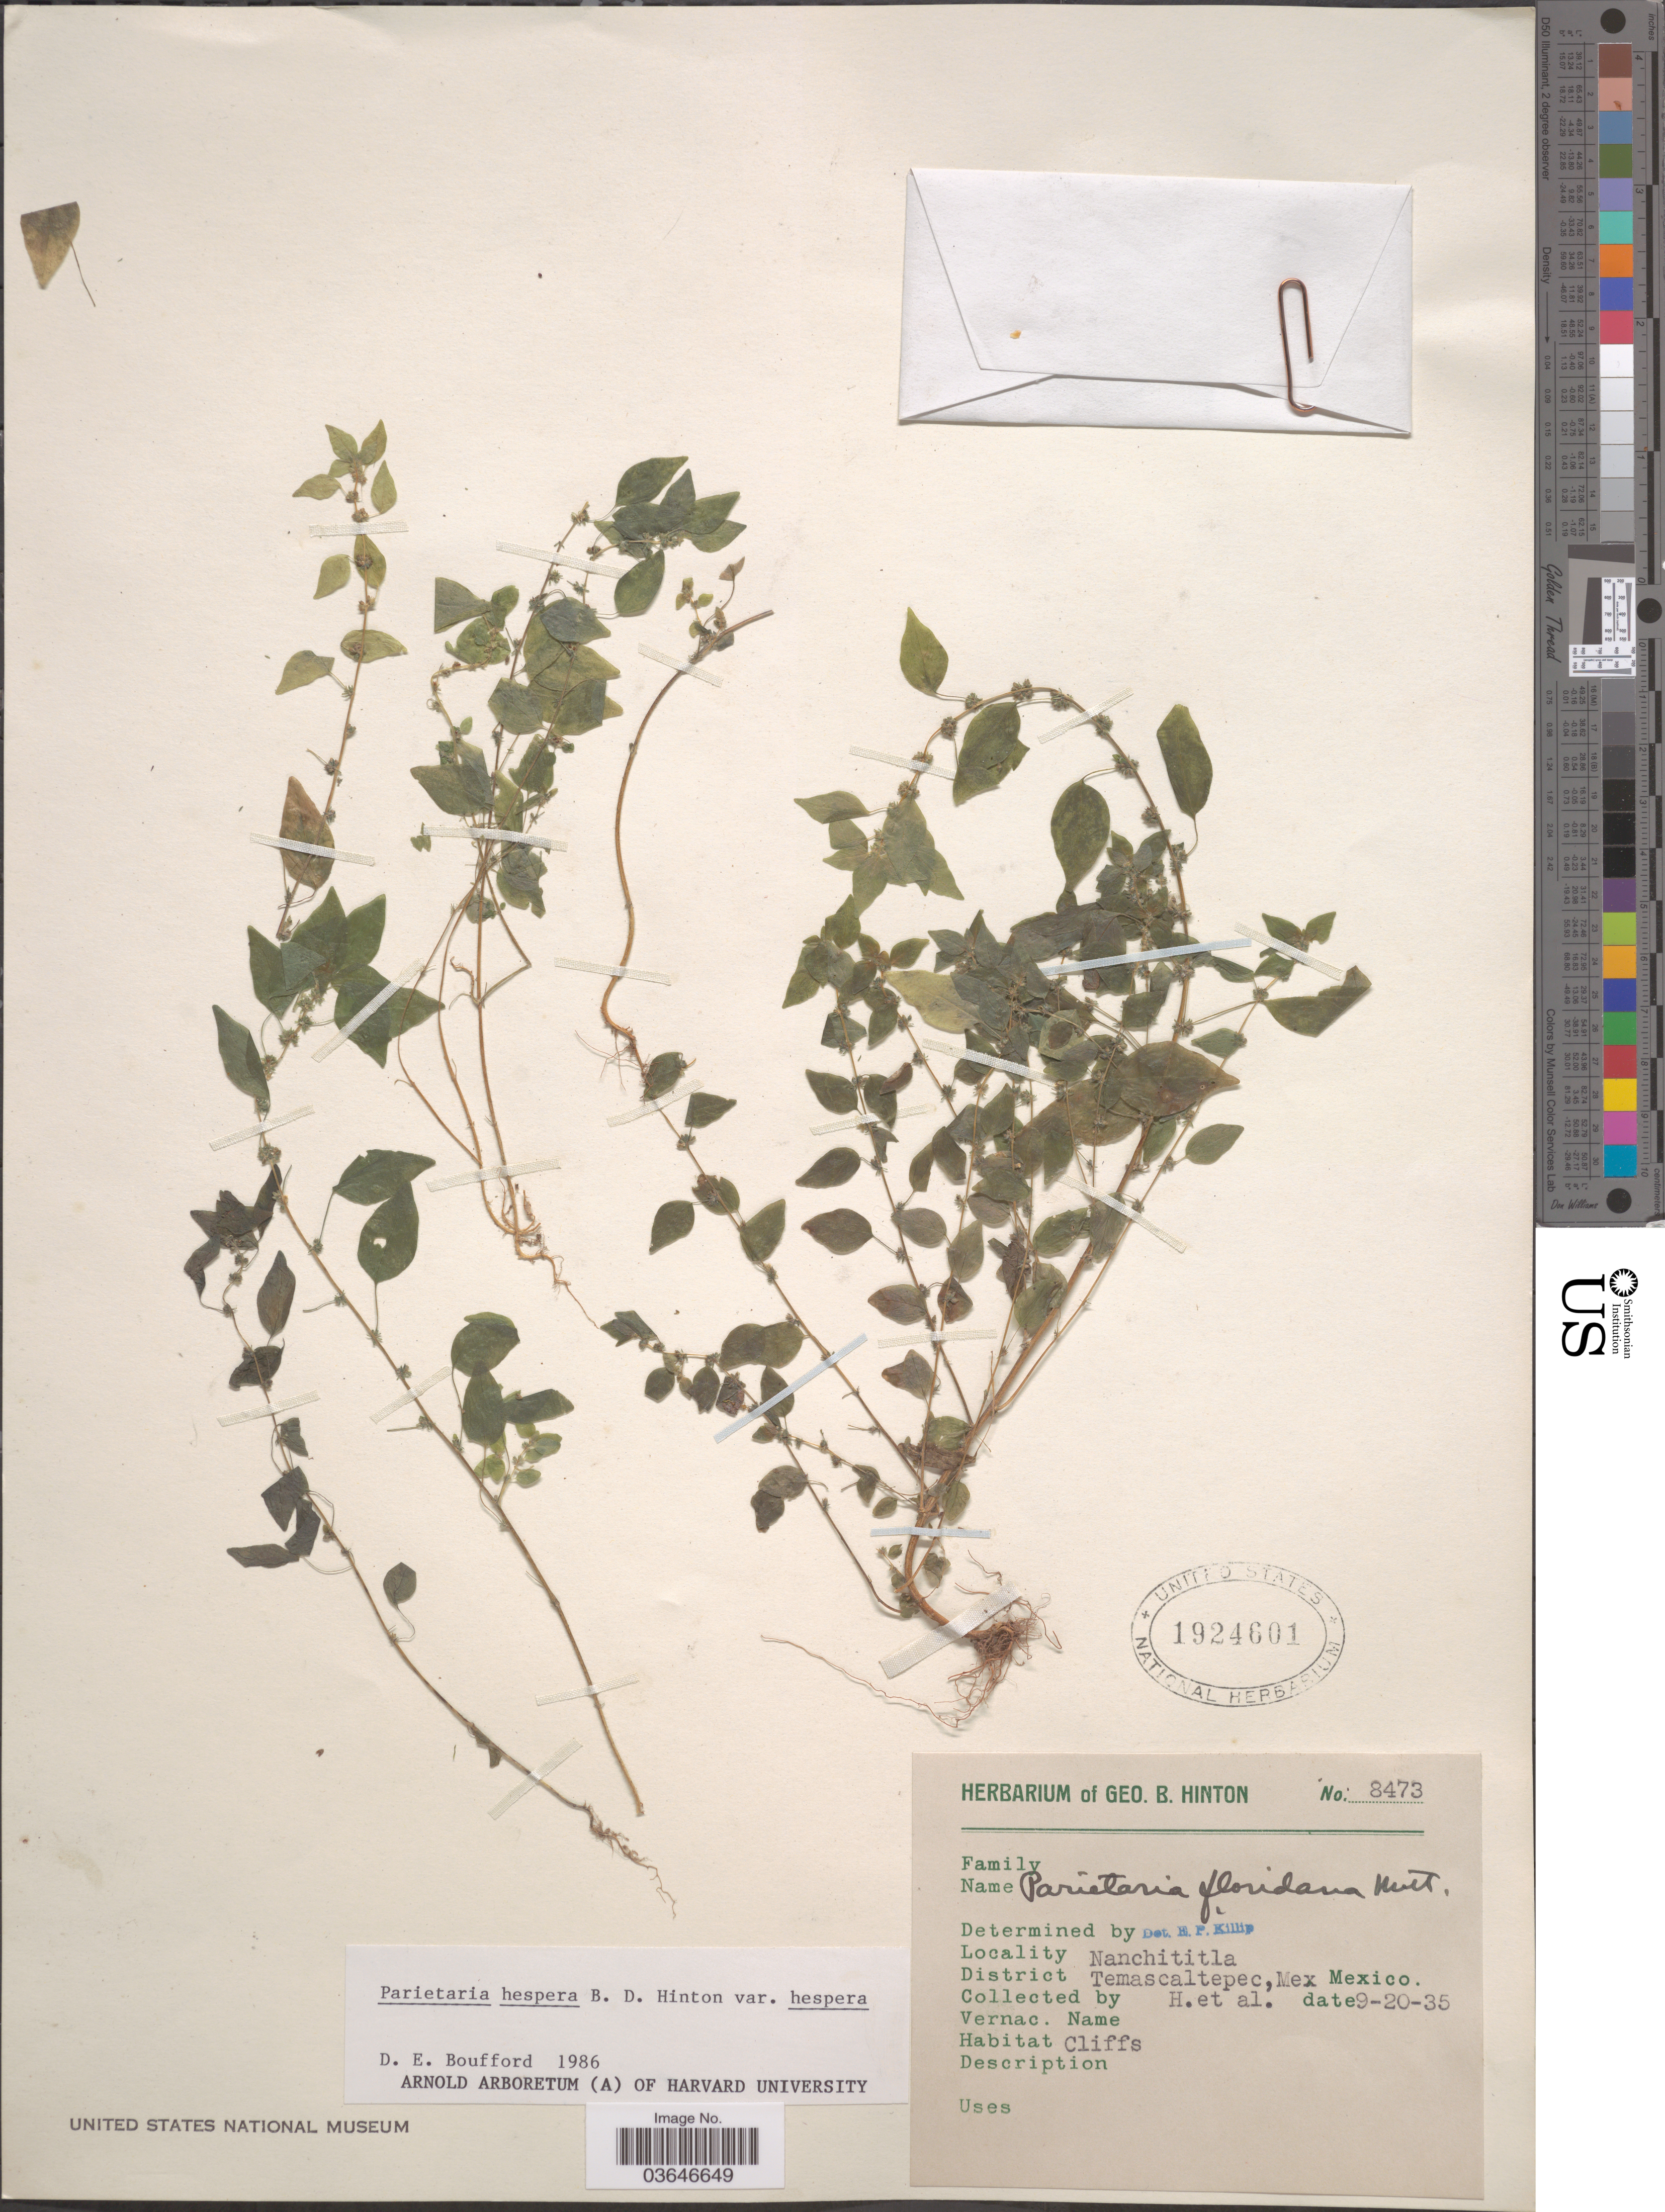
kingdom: Plantae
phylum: Tracheophyta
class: Magnoliopsida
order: Rosales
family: Urticaceae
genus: Parietaria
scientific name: Parietaria hespera var. hespera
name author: Hinton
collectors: G. B. Hinton & et al.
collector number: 8473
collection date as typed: Transcribed d/m/y: 20/9/35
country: Mexico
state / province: México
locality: Nanchititla. District Temascaltepec.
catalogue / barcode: US 1924601